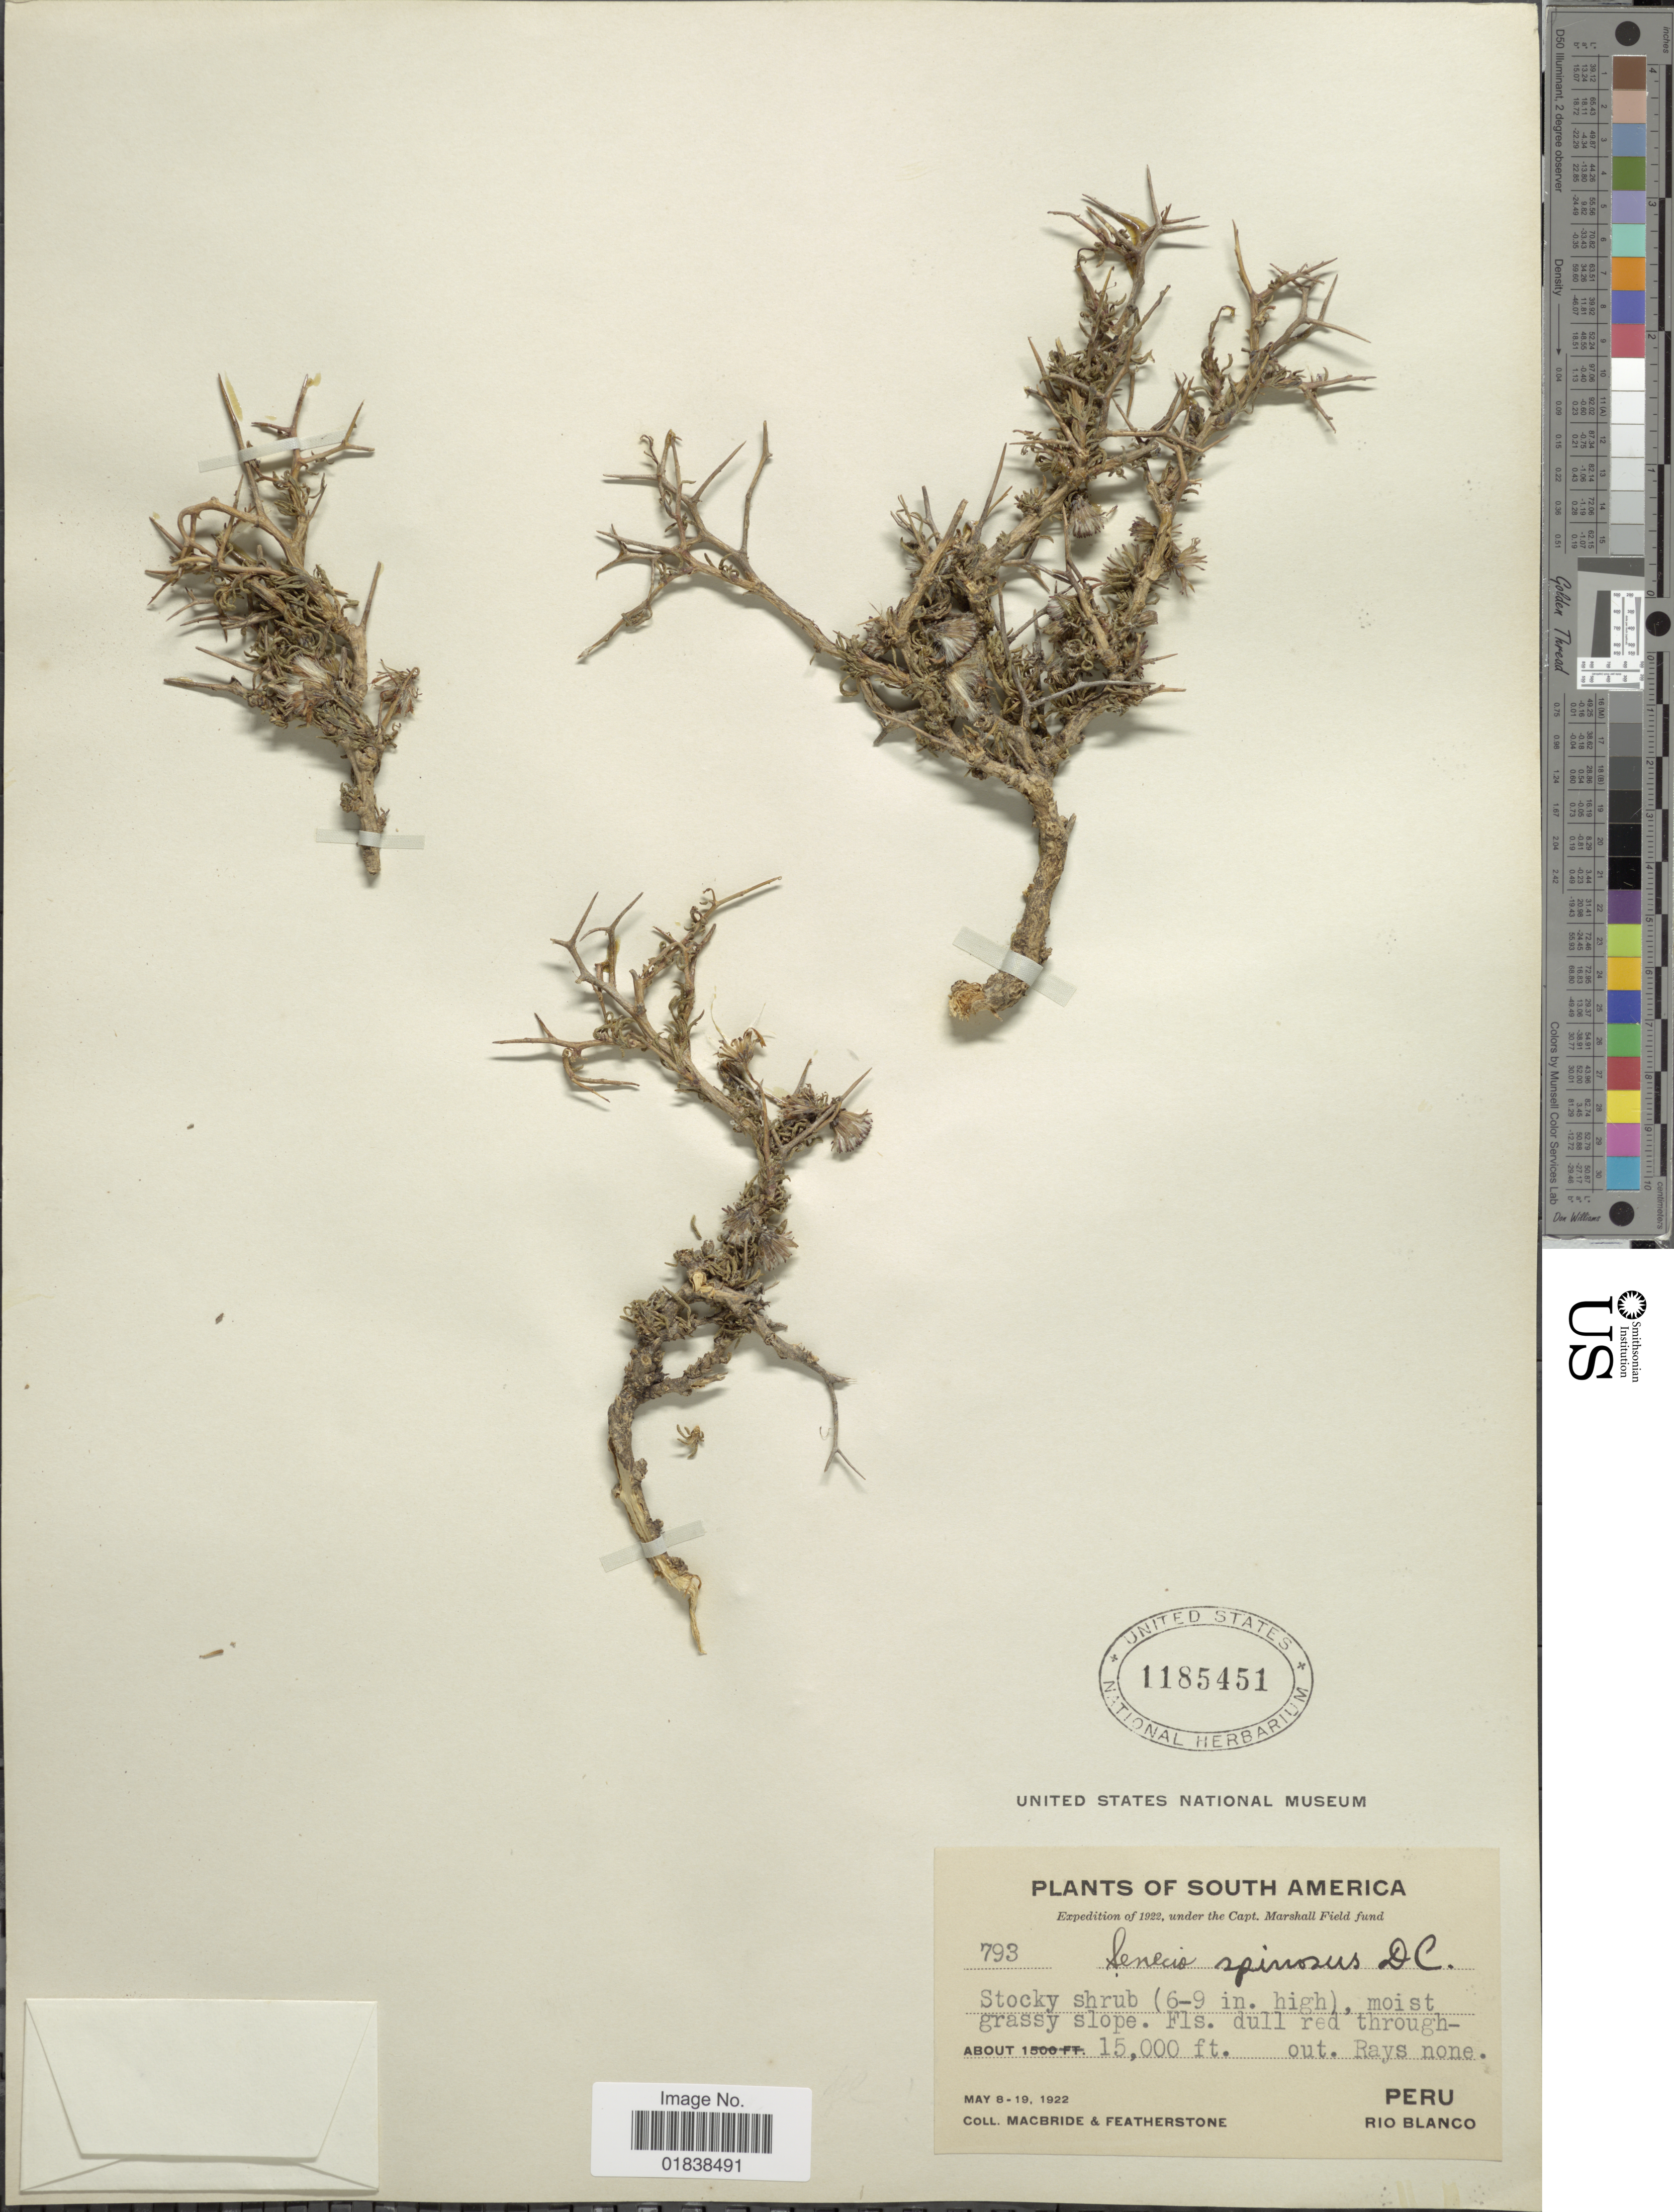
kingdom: Plantae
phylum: Tracheophyta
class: Magnoliopsida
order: Asterales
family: Asteraceae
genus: Senecio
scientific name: Senecio spinosus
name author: DC.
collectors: J. F. Macbride & -. Featherstone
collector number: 793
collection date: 1922-05-08/1922-05-19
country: Peru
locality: South America, Rio Blanco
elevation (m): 4572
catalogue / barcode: US 1185451